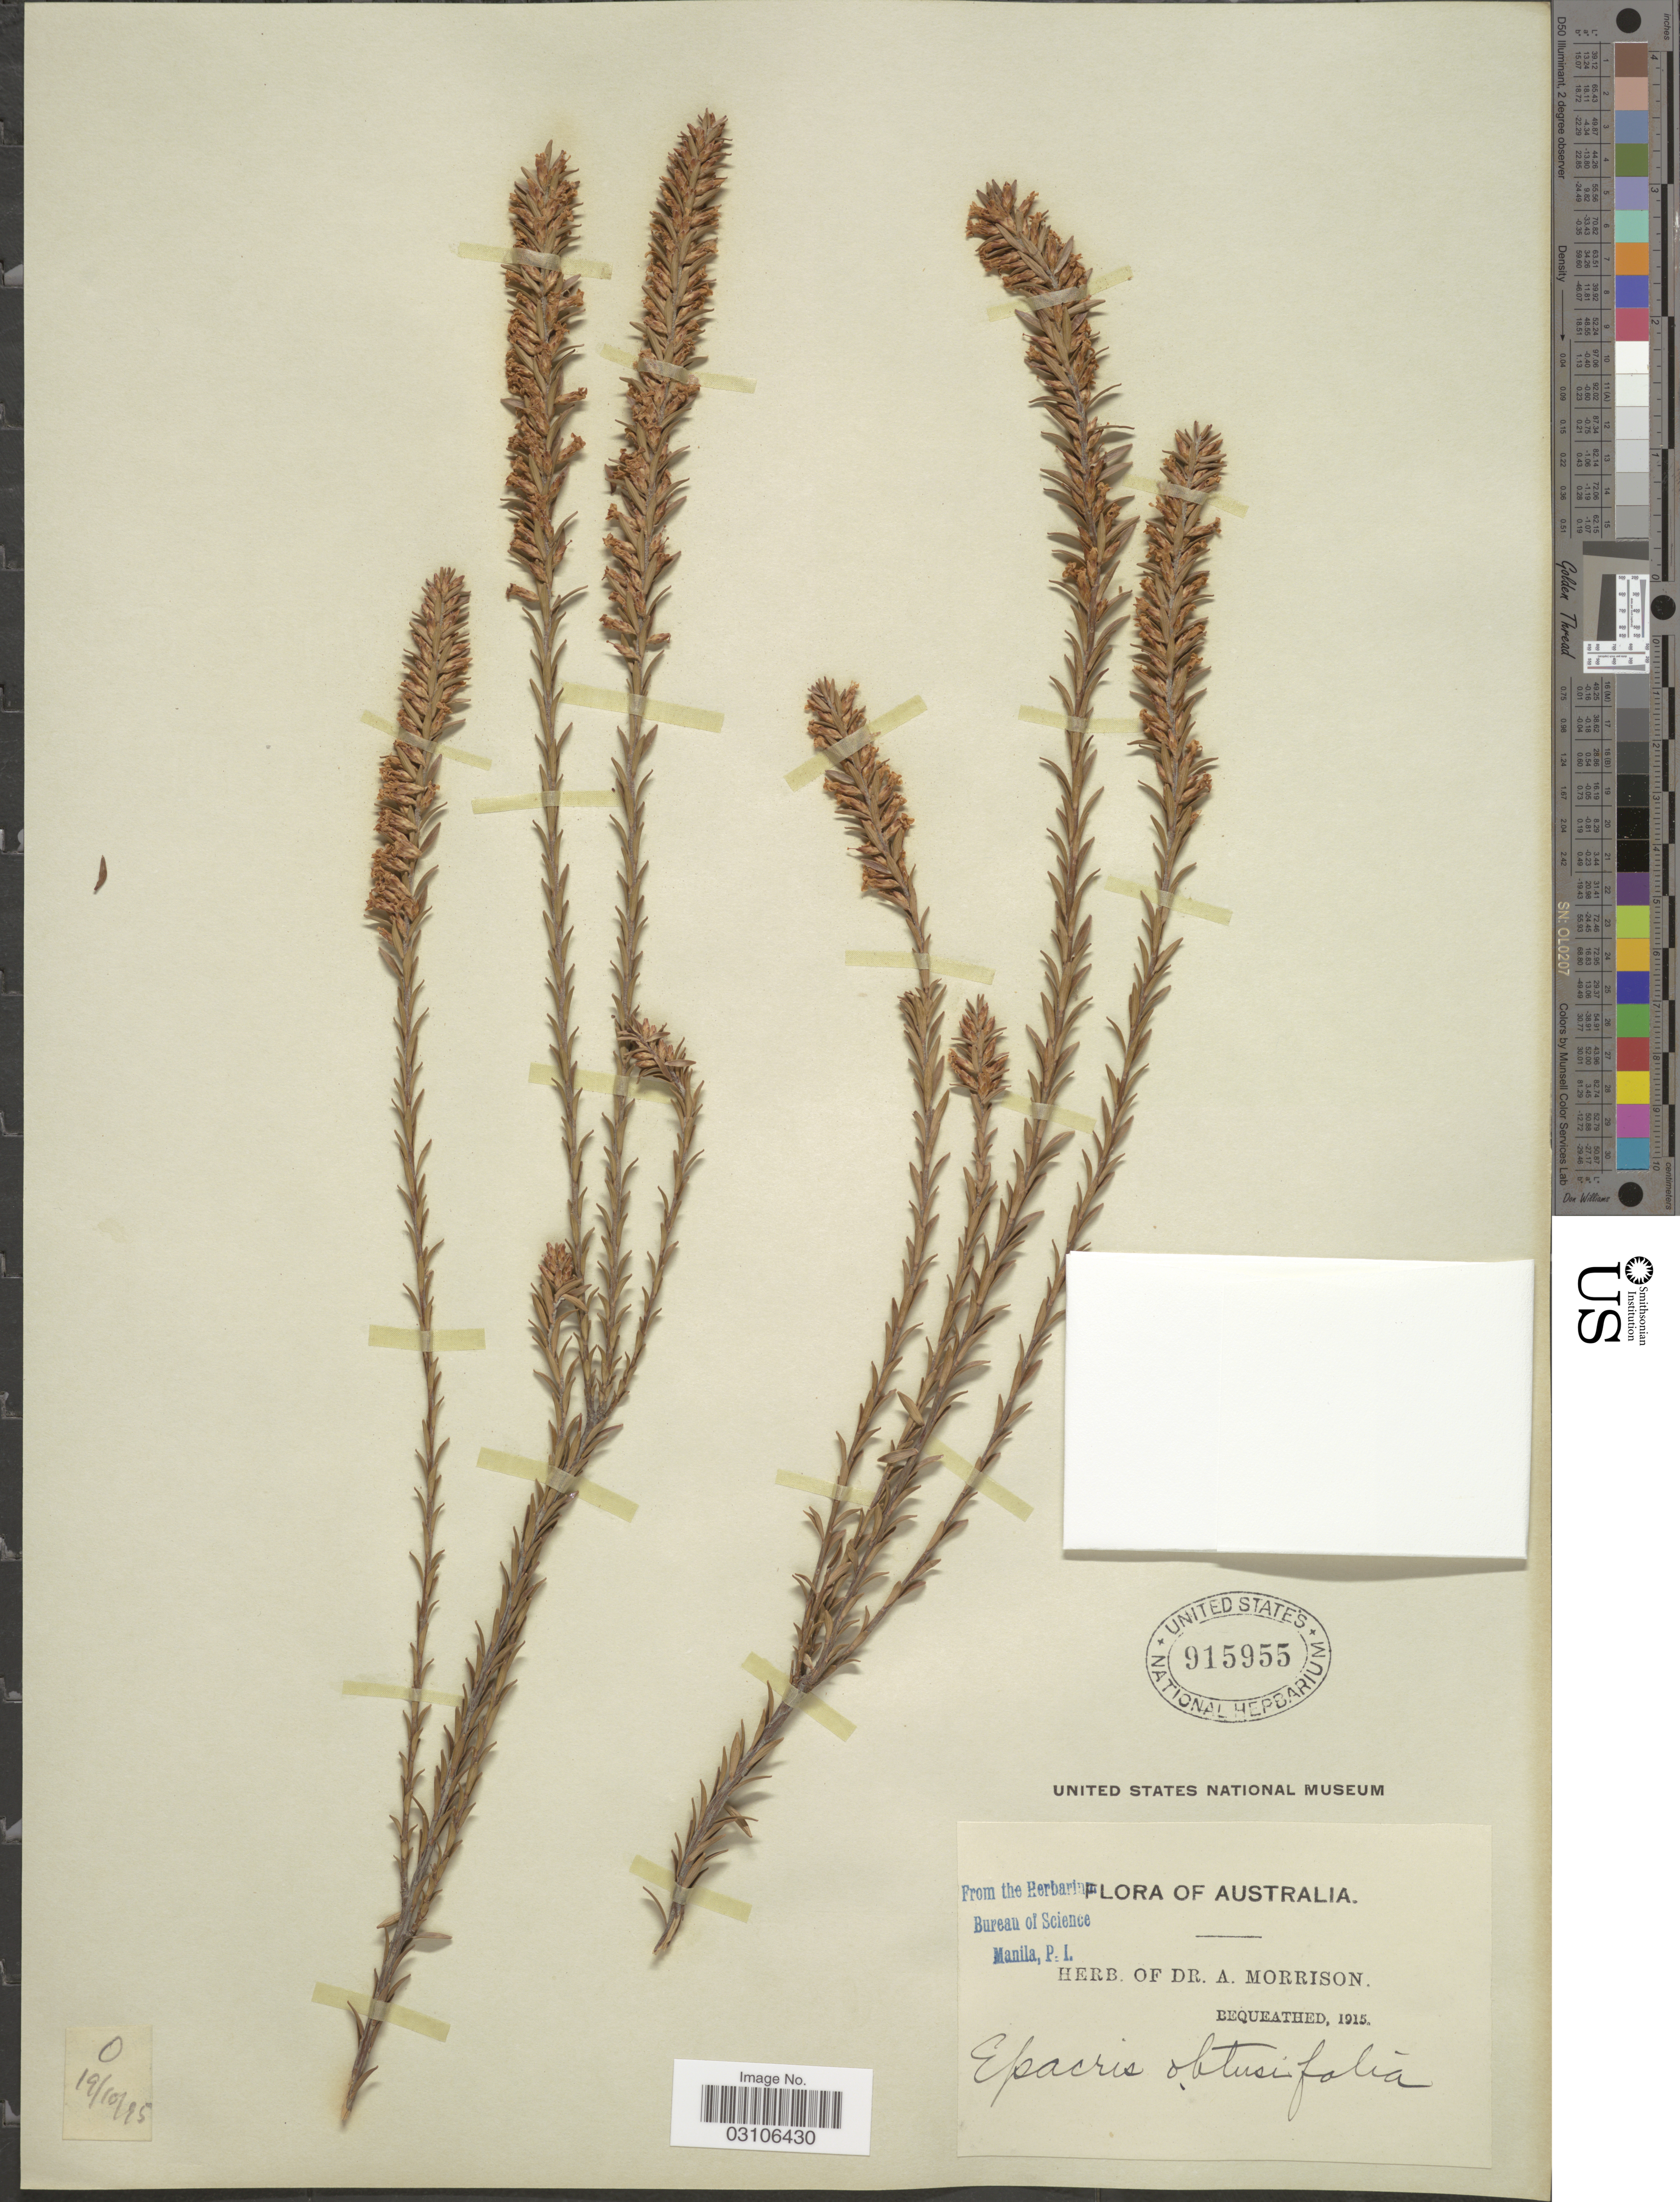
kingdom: Plantae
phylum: Tracheophyta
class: Magnoliopsida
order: Ericales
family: Ericaceae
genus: Epacris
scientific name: Epacris obtusifolia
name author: Sm.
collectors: ex herb. Dr. A. Morrison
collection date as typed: Transcribed d/m/y: 19/10/95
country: Australia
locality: O.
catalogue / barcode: US 915955